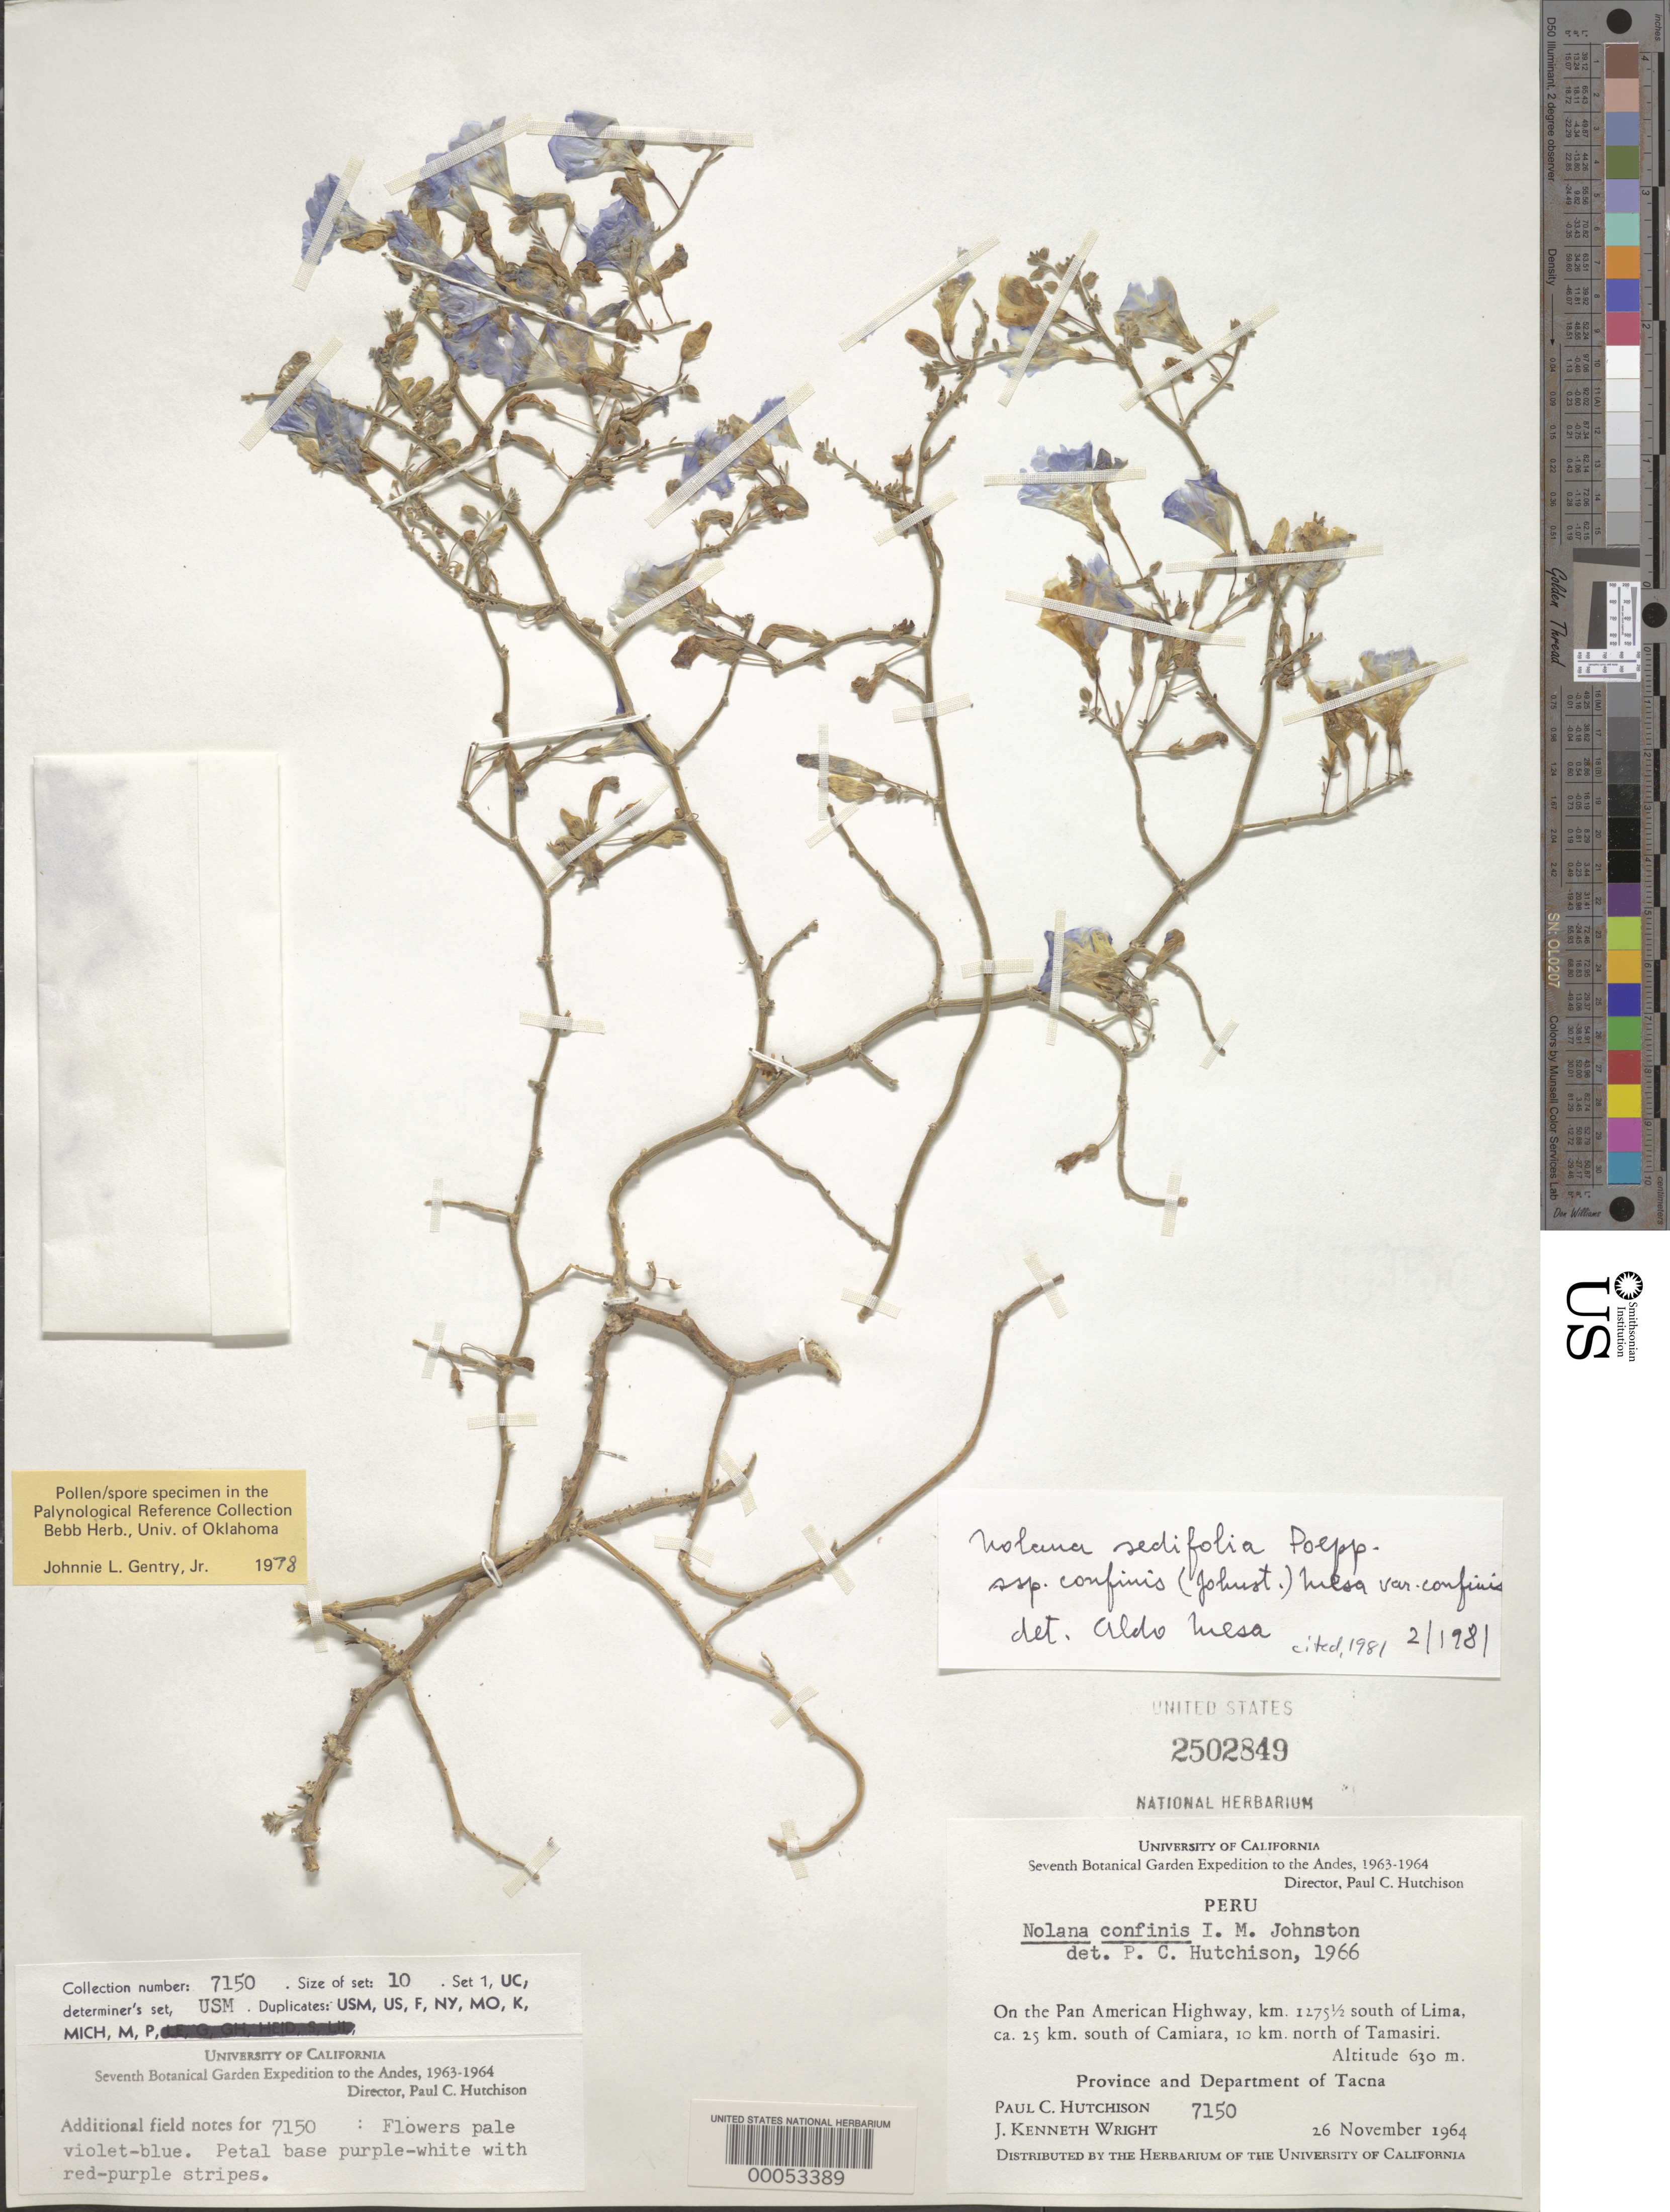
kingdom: Plantae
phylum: Tracheophyta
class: Magnoliopsida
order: Solanales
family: Solanaceae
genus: Nolana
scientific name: Nolana sedifolia subsp. confinis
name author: (I.M. Johnst.) Mesa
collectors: P. C. Hutchison & J. K. Wright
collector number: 7150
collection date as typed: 26 Nov 1964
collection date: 1964-11-26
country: Peru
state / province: Tacna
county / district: Tacna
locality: On the pan american highway, km. 1275 1/2 S of lima, ca. 25 km. s of camiara, 10 km. n of tamasiri.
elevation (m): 630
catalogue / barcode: US 2502849